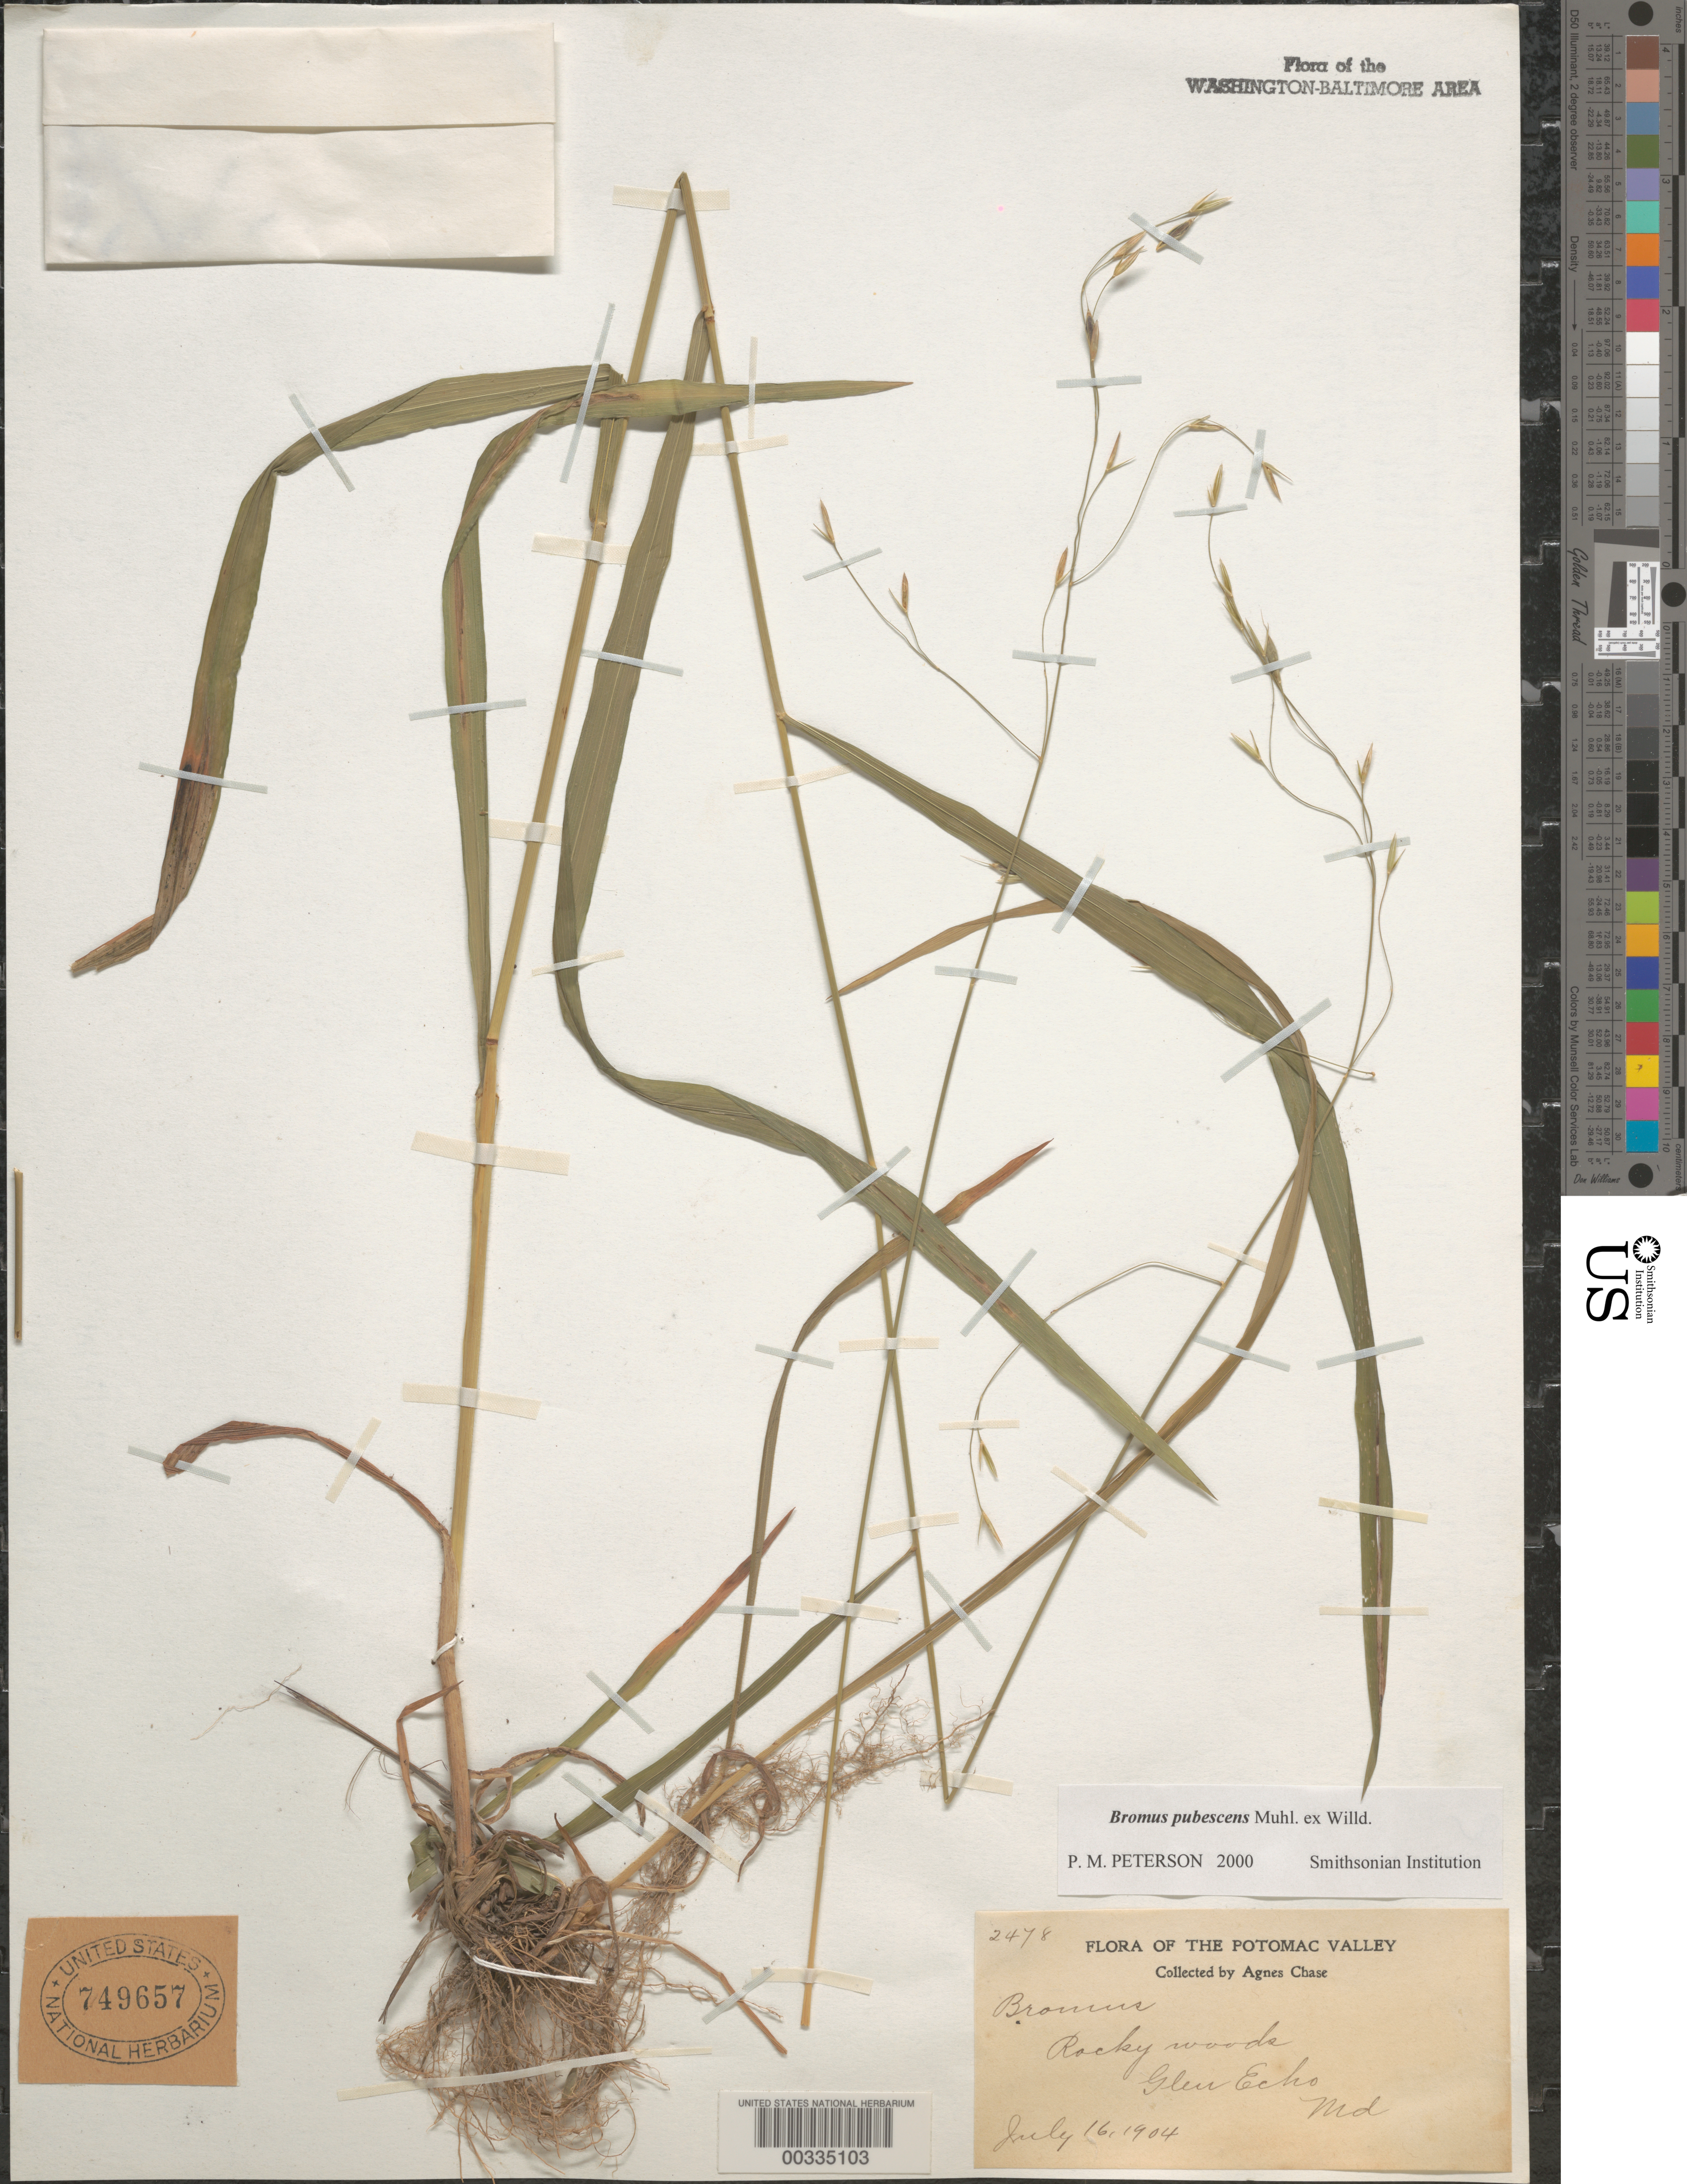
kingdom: Plantae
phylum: Tracheophyta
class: Liliopsida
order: Poales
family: Poaceae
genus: Bromus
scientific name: Bromus pubescens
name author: Muhl. ex Willd.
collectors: A. Chase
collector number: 2478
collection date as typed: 16 Jul 1904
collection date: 1904-07-16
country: United States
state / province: Maryland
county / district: Montgomery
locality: Glen Echo C. & O. Canal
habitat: Rocky woods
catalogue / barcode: US 749657